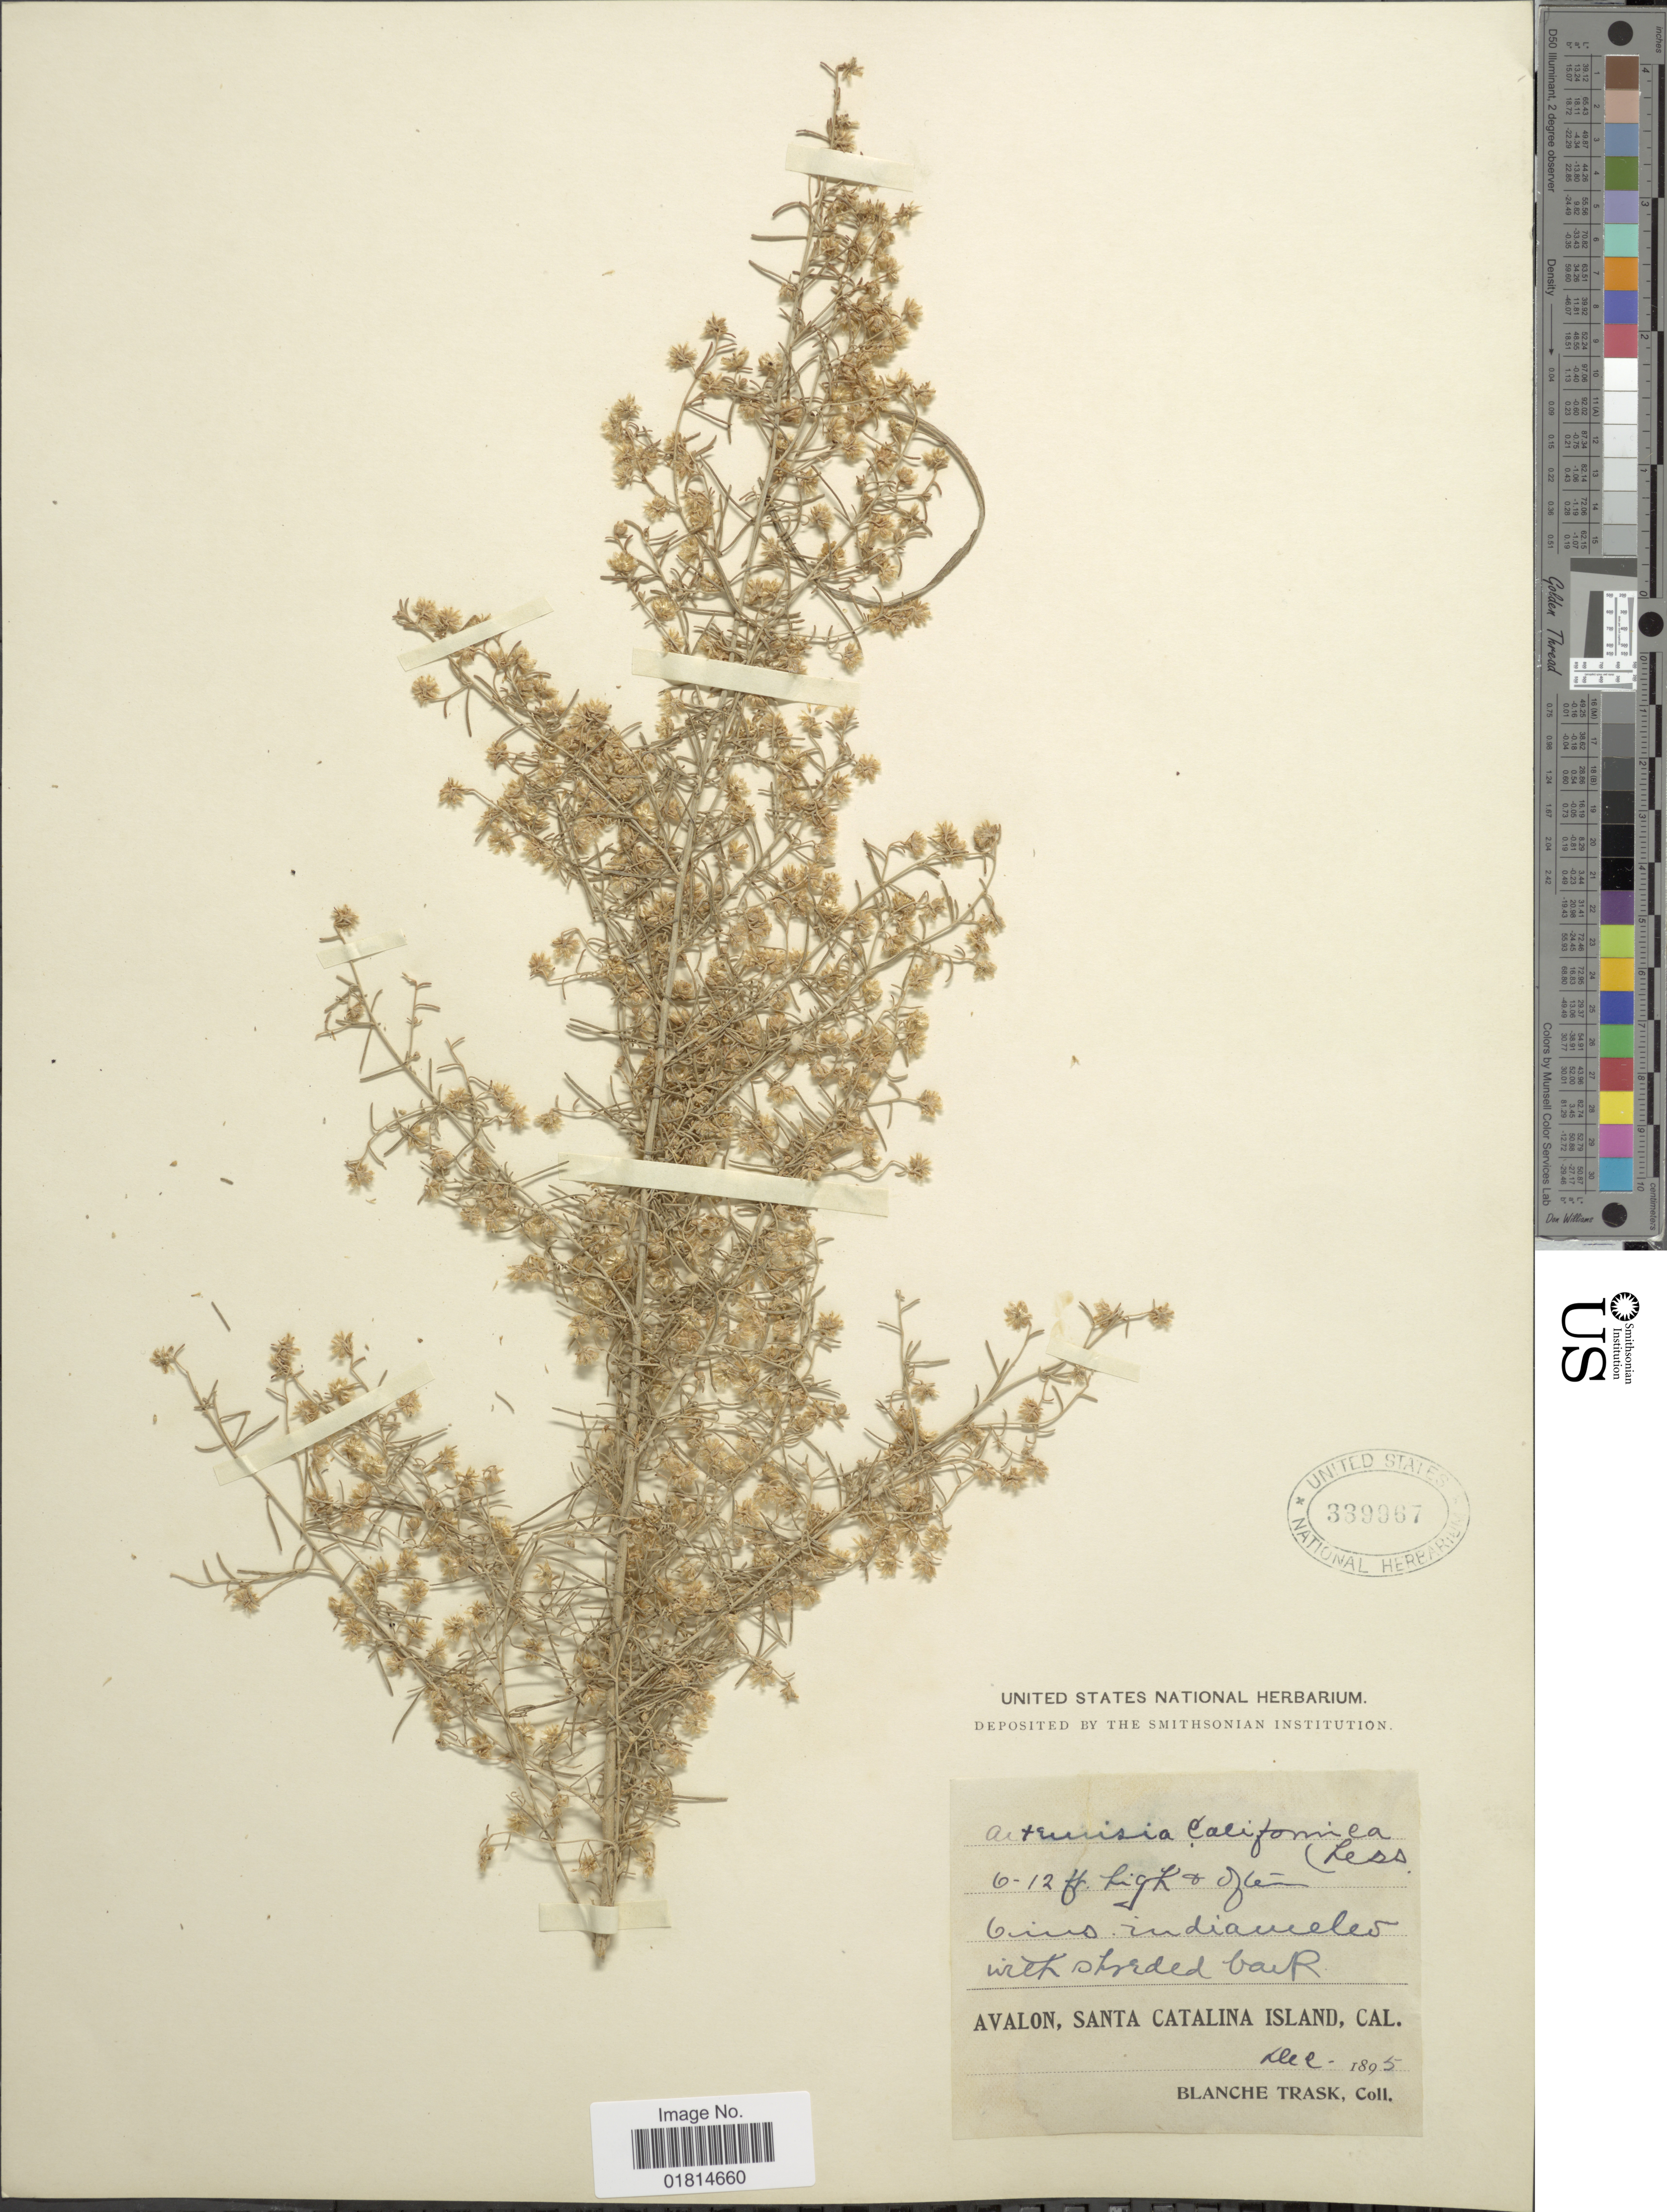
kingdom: Plantae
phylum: Tracheophyta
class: Magnoliopsida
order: Asterales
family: Asteraceae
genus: Artemisia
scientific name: Artemisia californica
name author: Less.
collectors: B. Trask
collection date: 1895-12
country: United States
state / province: California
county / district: Los Angeles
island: Santa Catalina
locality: Avalon, Santa Catalina Island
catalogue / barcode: US 339967